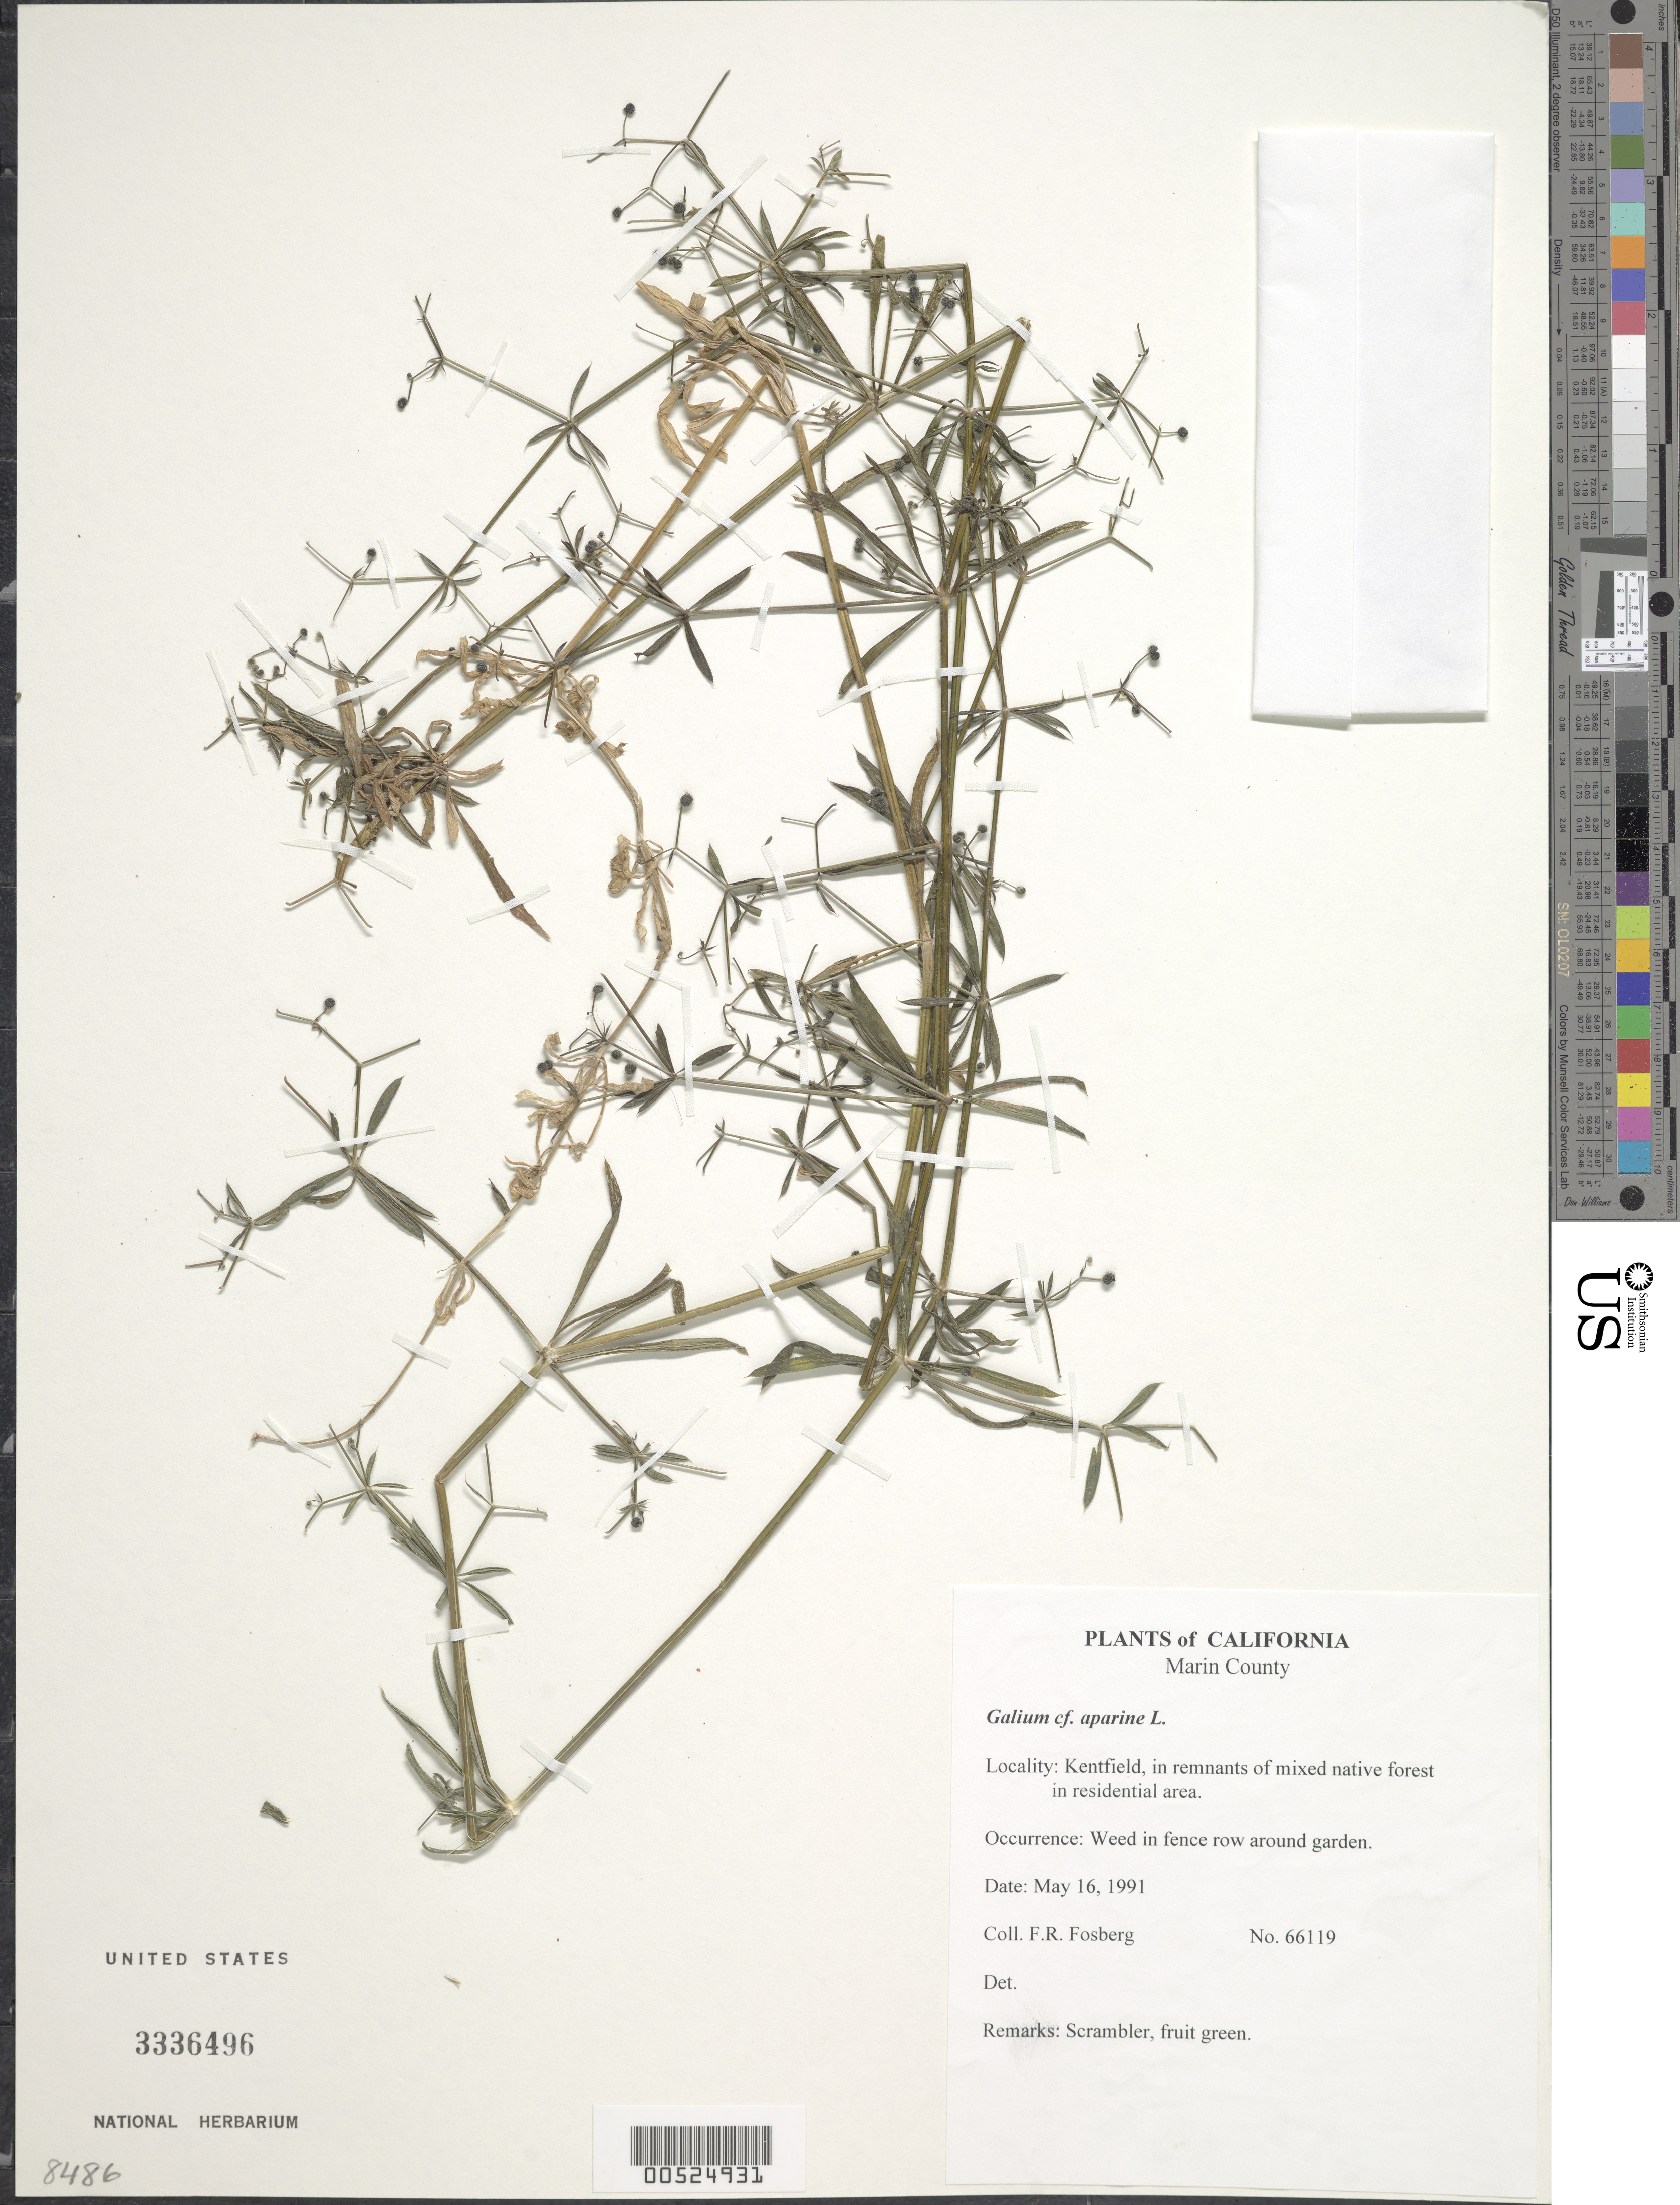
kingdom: Plantae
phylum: Tracheophyta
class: Magnoliopsida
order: Gentianales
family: Rubiaceae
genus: Galium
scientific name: Galium aparine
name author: L.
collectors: F. R. Fosberg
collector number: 66119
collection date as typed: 16 May 1991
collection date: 1991-05-16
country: United States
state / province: California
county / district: Marin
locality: Kentfield, in remnants of mixed native forest in residential area.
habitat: Weed in fence row around garden.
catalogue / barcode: US 3336496